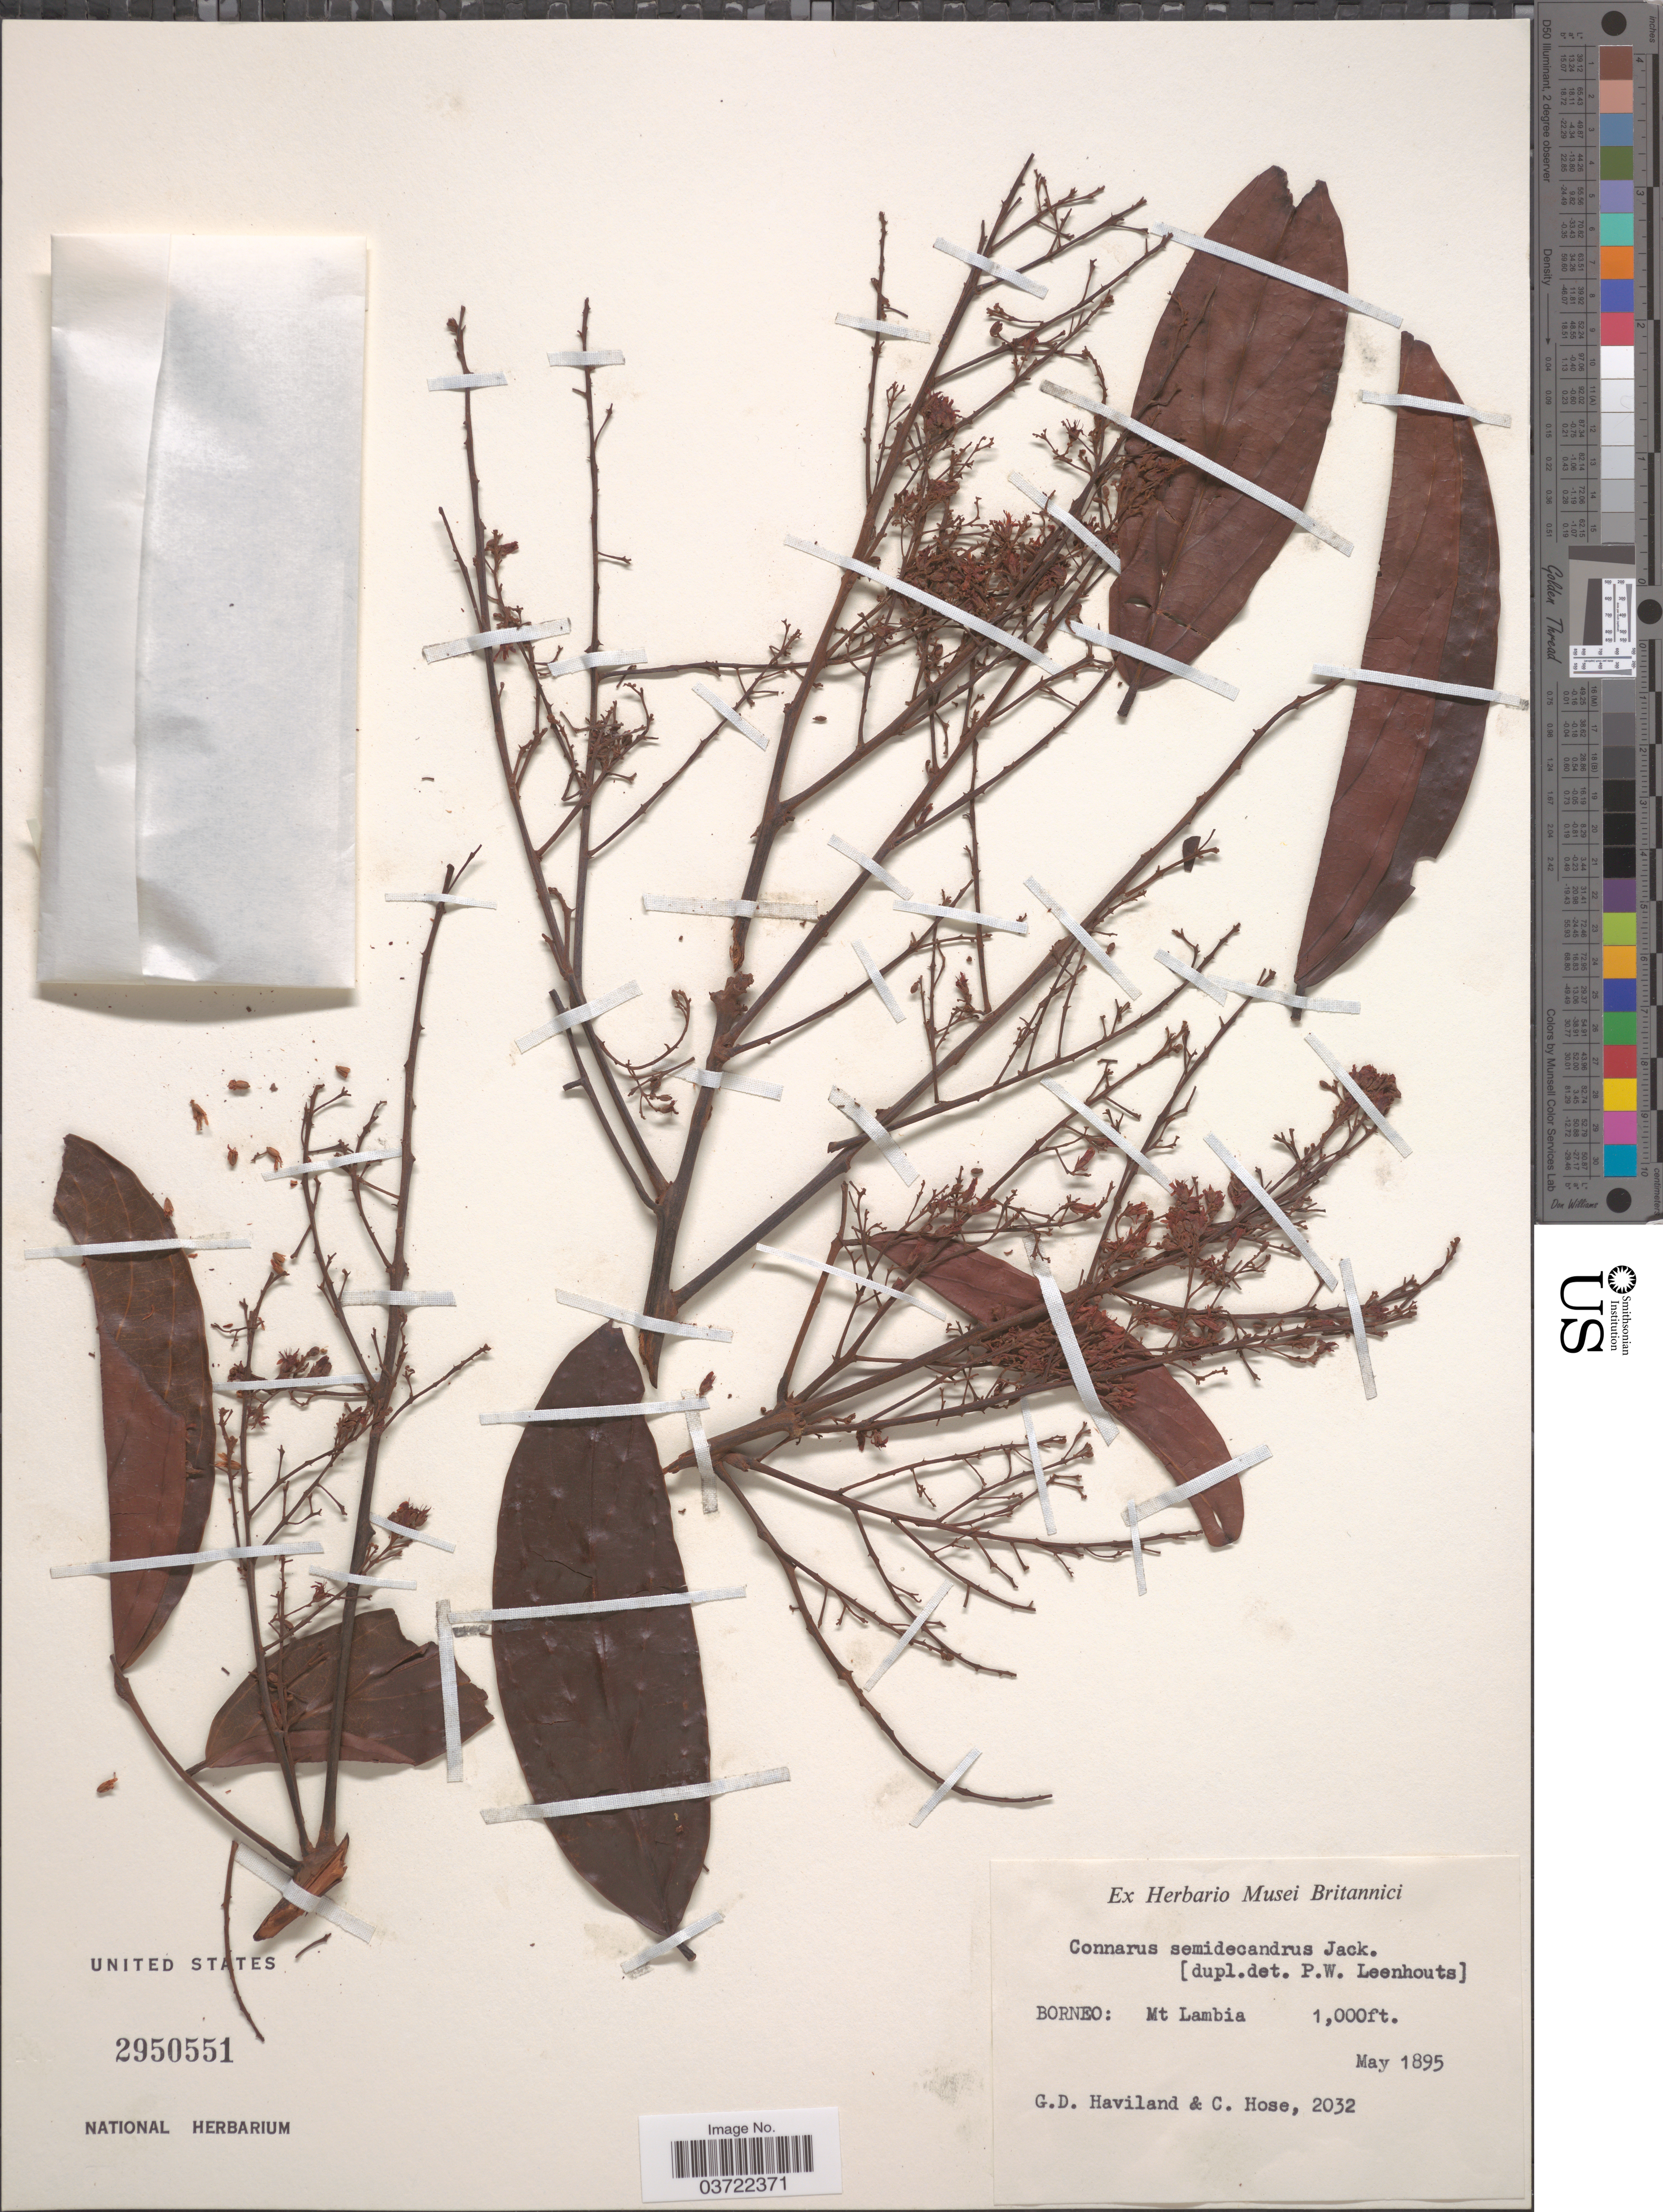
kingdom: Plantae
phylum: Tracheophyta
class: Magnoliopsida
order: Oxalidales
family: Connaraceae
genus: Connarus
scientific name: Connarus semidecandrus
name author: Jack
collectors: G. Haviland & C. Hose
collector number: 2032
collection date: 1895-05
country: Malaysia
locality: Borneo: Mt Lambia.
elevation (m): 305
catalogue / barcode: US 2950551